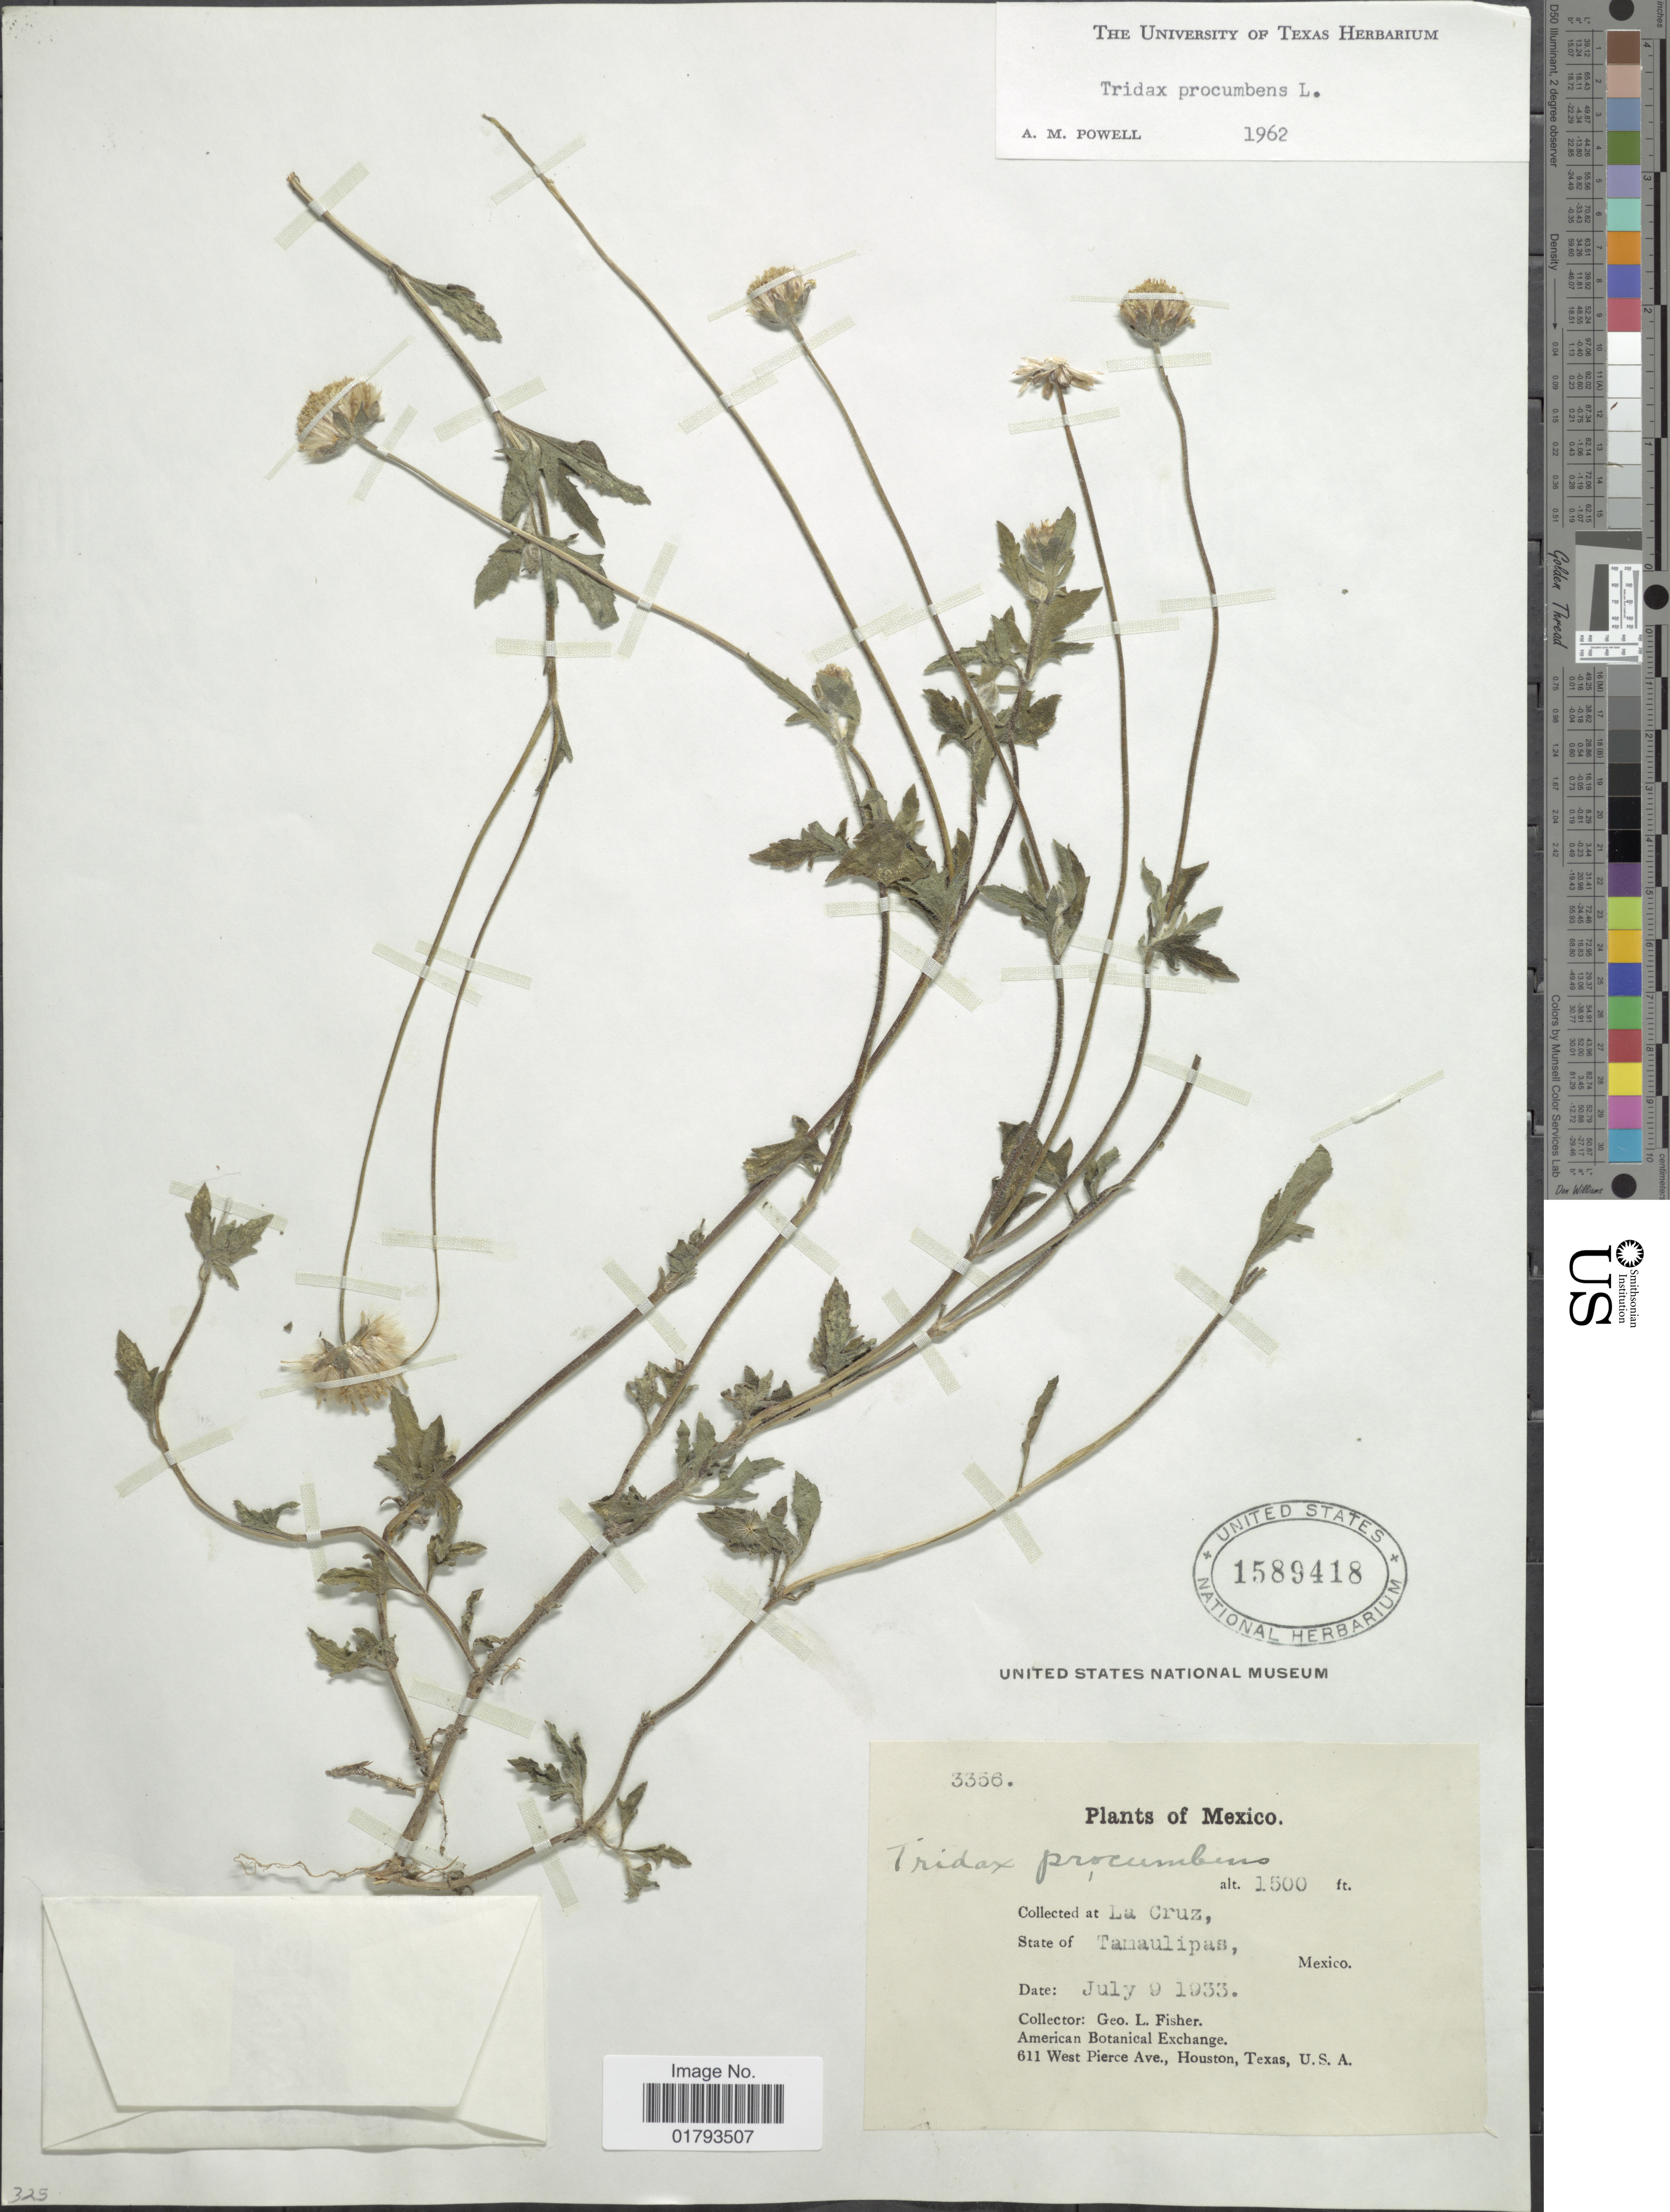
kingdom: Plantae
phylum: Tracheophyta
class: Magnoliopsida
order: Asterales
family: Asteraceae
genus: Tridax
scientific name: Tridax procumbens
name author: L.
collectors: G. L. Fisher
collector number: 3356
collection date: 1933-07-09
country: Mexico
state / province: Tamaulipas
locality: La Cruz. State of Tamaulipas, Mexico.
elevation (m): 457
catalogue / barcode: US 1589418